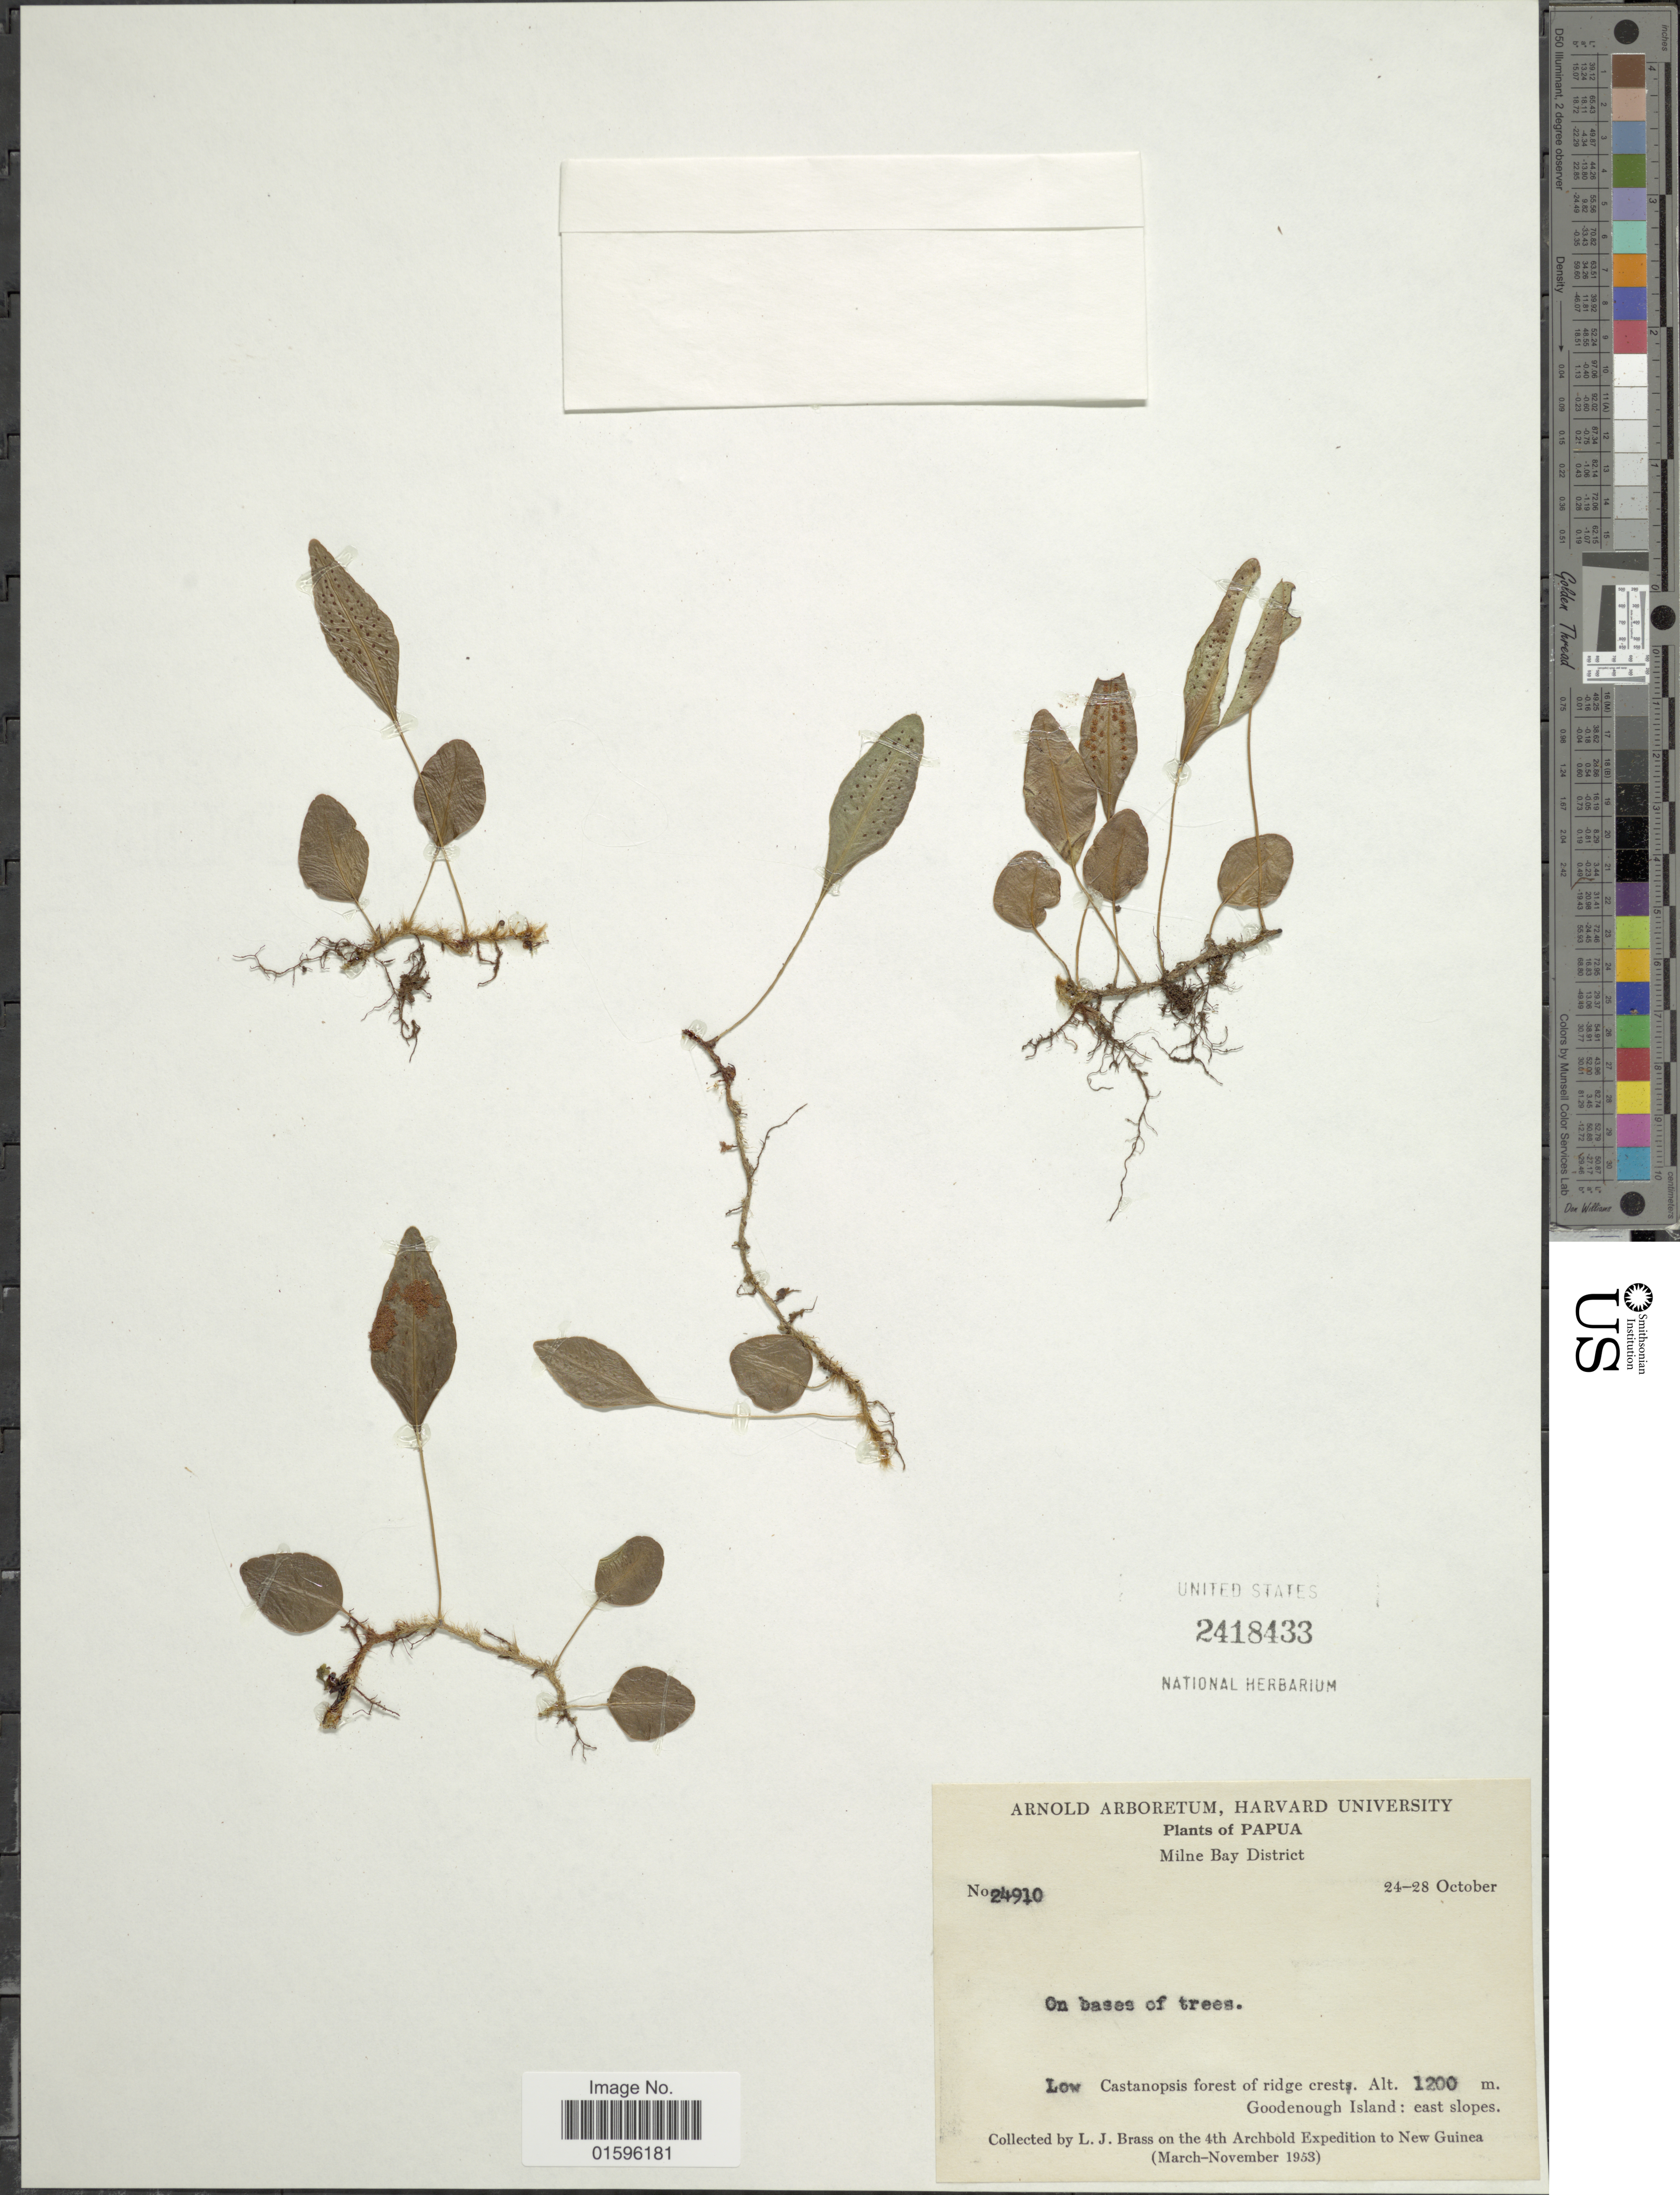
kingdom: Plantae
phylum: Tracheophyta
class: Polypodiopsida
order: Polypodiales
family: Polypodiaceae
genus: Polypodium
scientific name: Polypodium sp.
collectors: L. J. Brass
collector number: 24910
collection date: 1953-10-24/1953-10-28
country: Papua New Guinea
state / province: Milne Bay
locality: Papua, Milne Bay District, low Castanopsis forest ridge crest, Goodenough Island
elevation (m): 1200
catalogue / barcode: US 2418433